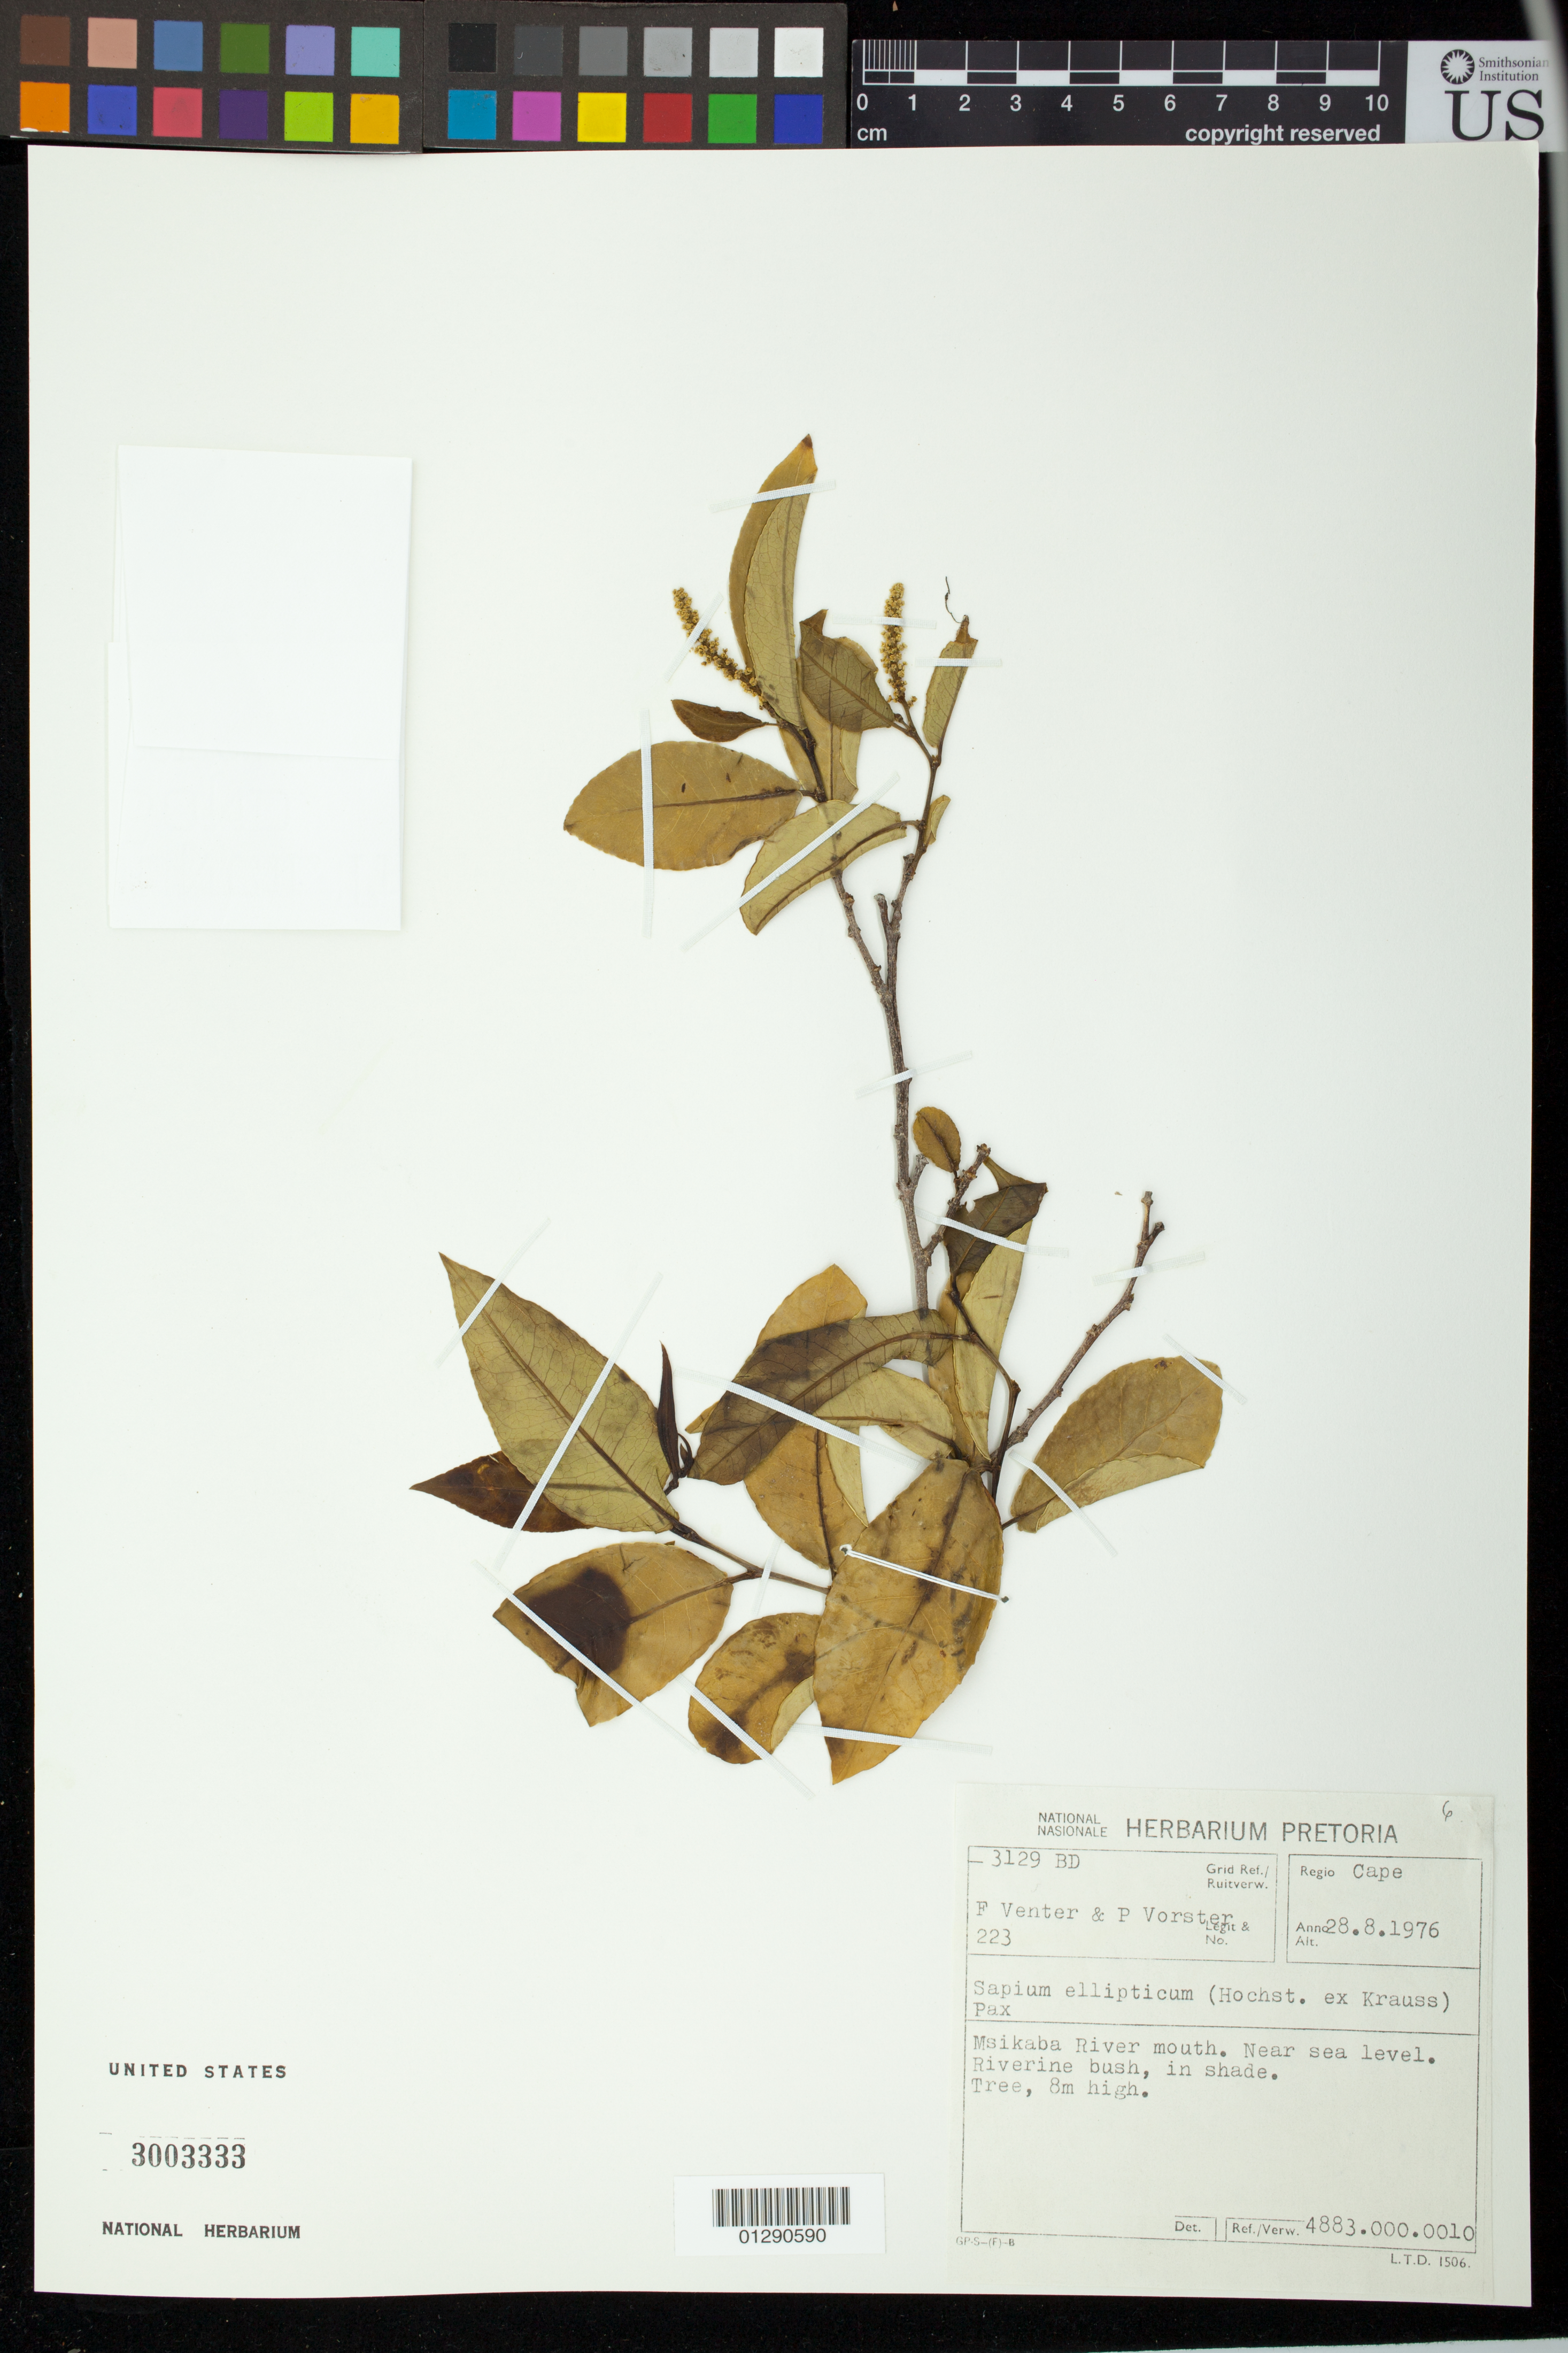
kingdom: Plantae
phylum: Tracheophyta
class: Magnoliopsida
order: Malpighiales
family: Euphorbiaceae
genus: Sapium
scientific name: Sapium ellipticum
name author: (Hochst.) Pax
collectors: F. Venter & P. Vorster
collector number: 223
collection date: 1976-08-28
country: South Africa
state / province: Eastern Cape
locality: Msikaba River mouth. Near sea level. Riverine bush, in shade.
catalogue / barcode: US 3003333